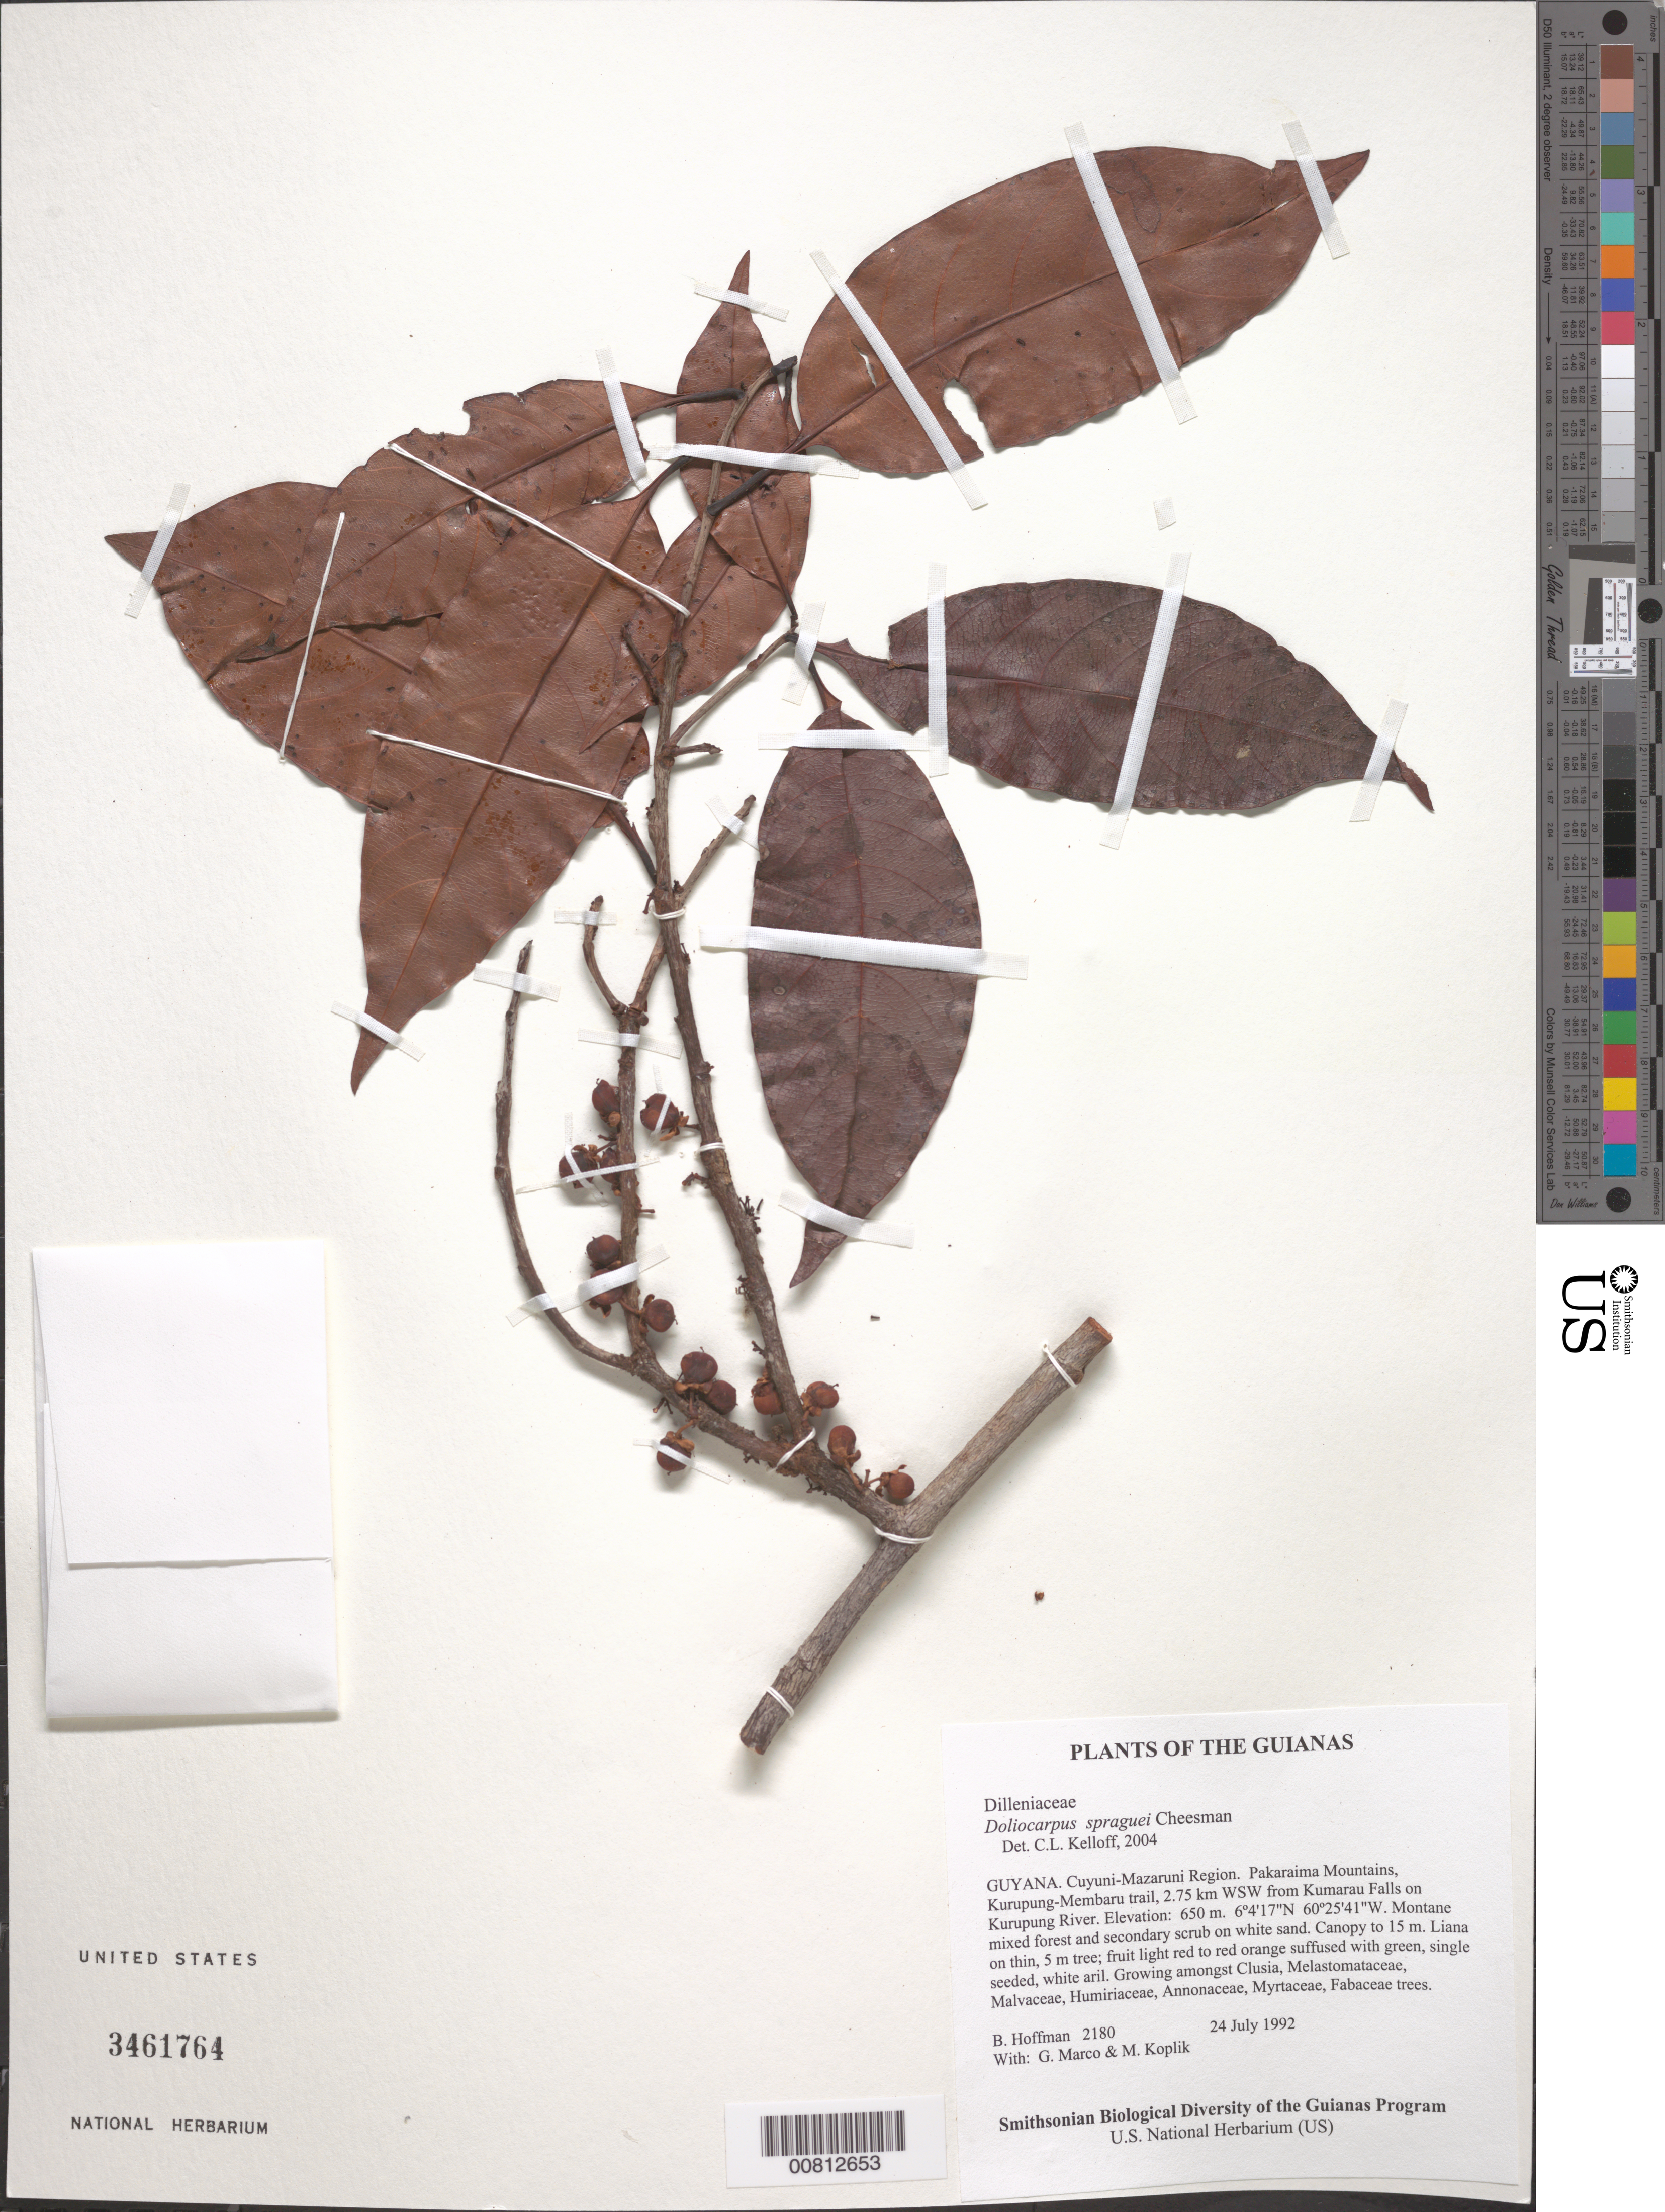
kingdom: Plantae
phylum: Tracheophyta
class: Magnoliopsida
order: Dilleniales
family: Dilleniaceae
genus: Doliocarpus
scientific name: Doliocarpus spraguei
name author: Cheesman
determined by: Kelloff, Carol L., (US), Smithsonian Institution - National Museum of Natural History (UNITED STATES)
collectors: B. Hoffman, G. Marco & M. Koplik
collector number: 2180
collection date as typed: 24 July 1992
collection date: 1992-07-24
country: Guyana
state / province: Cuyuni-Mazaruni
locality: Pakaraima Mountains, Kurupung-Membaru trail, 2.75 km WSW from Kumarau Falls on Kurupung River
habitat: Montane mixed forest and secondary scrub on white sand. Canopy to 15 m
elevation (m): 650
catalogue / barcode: US 3461764